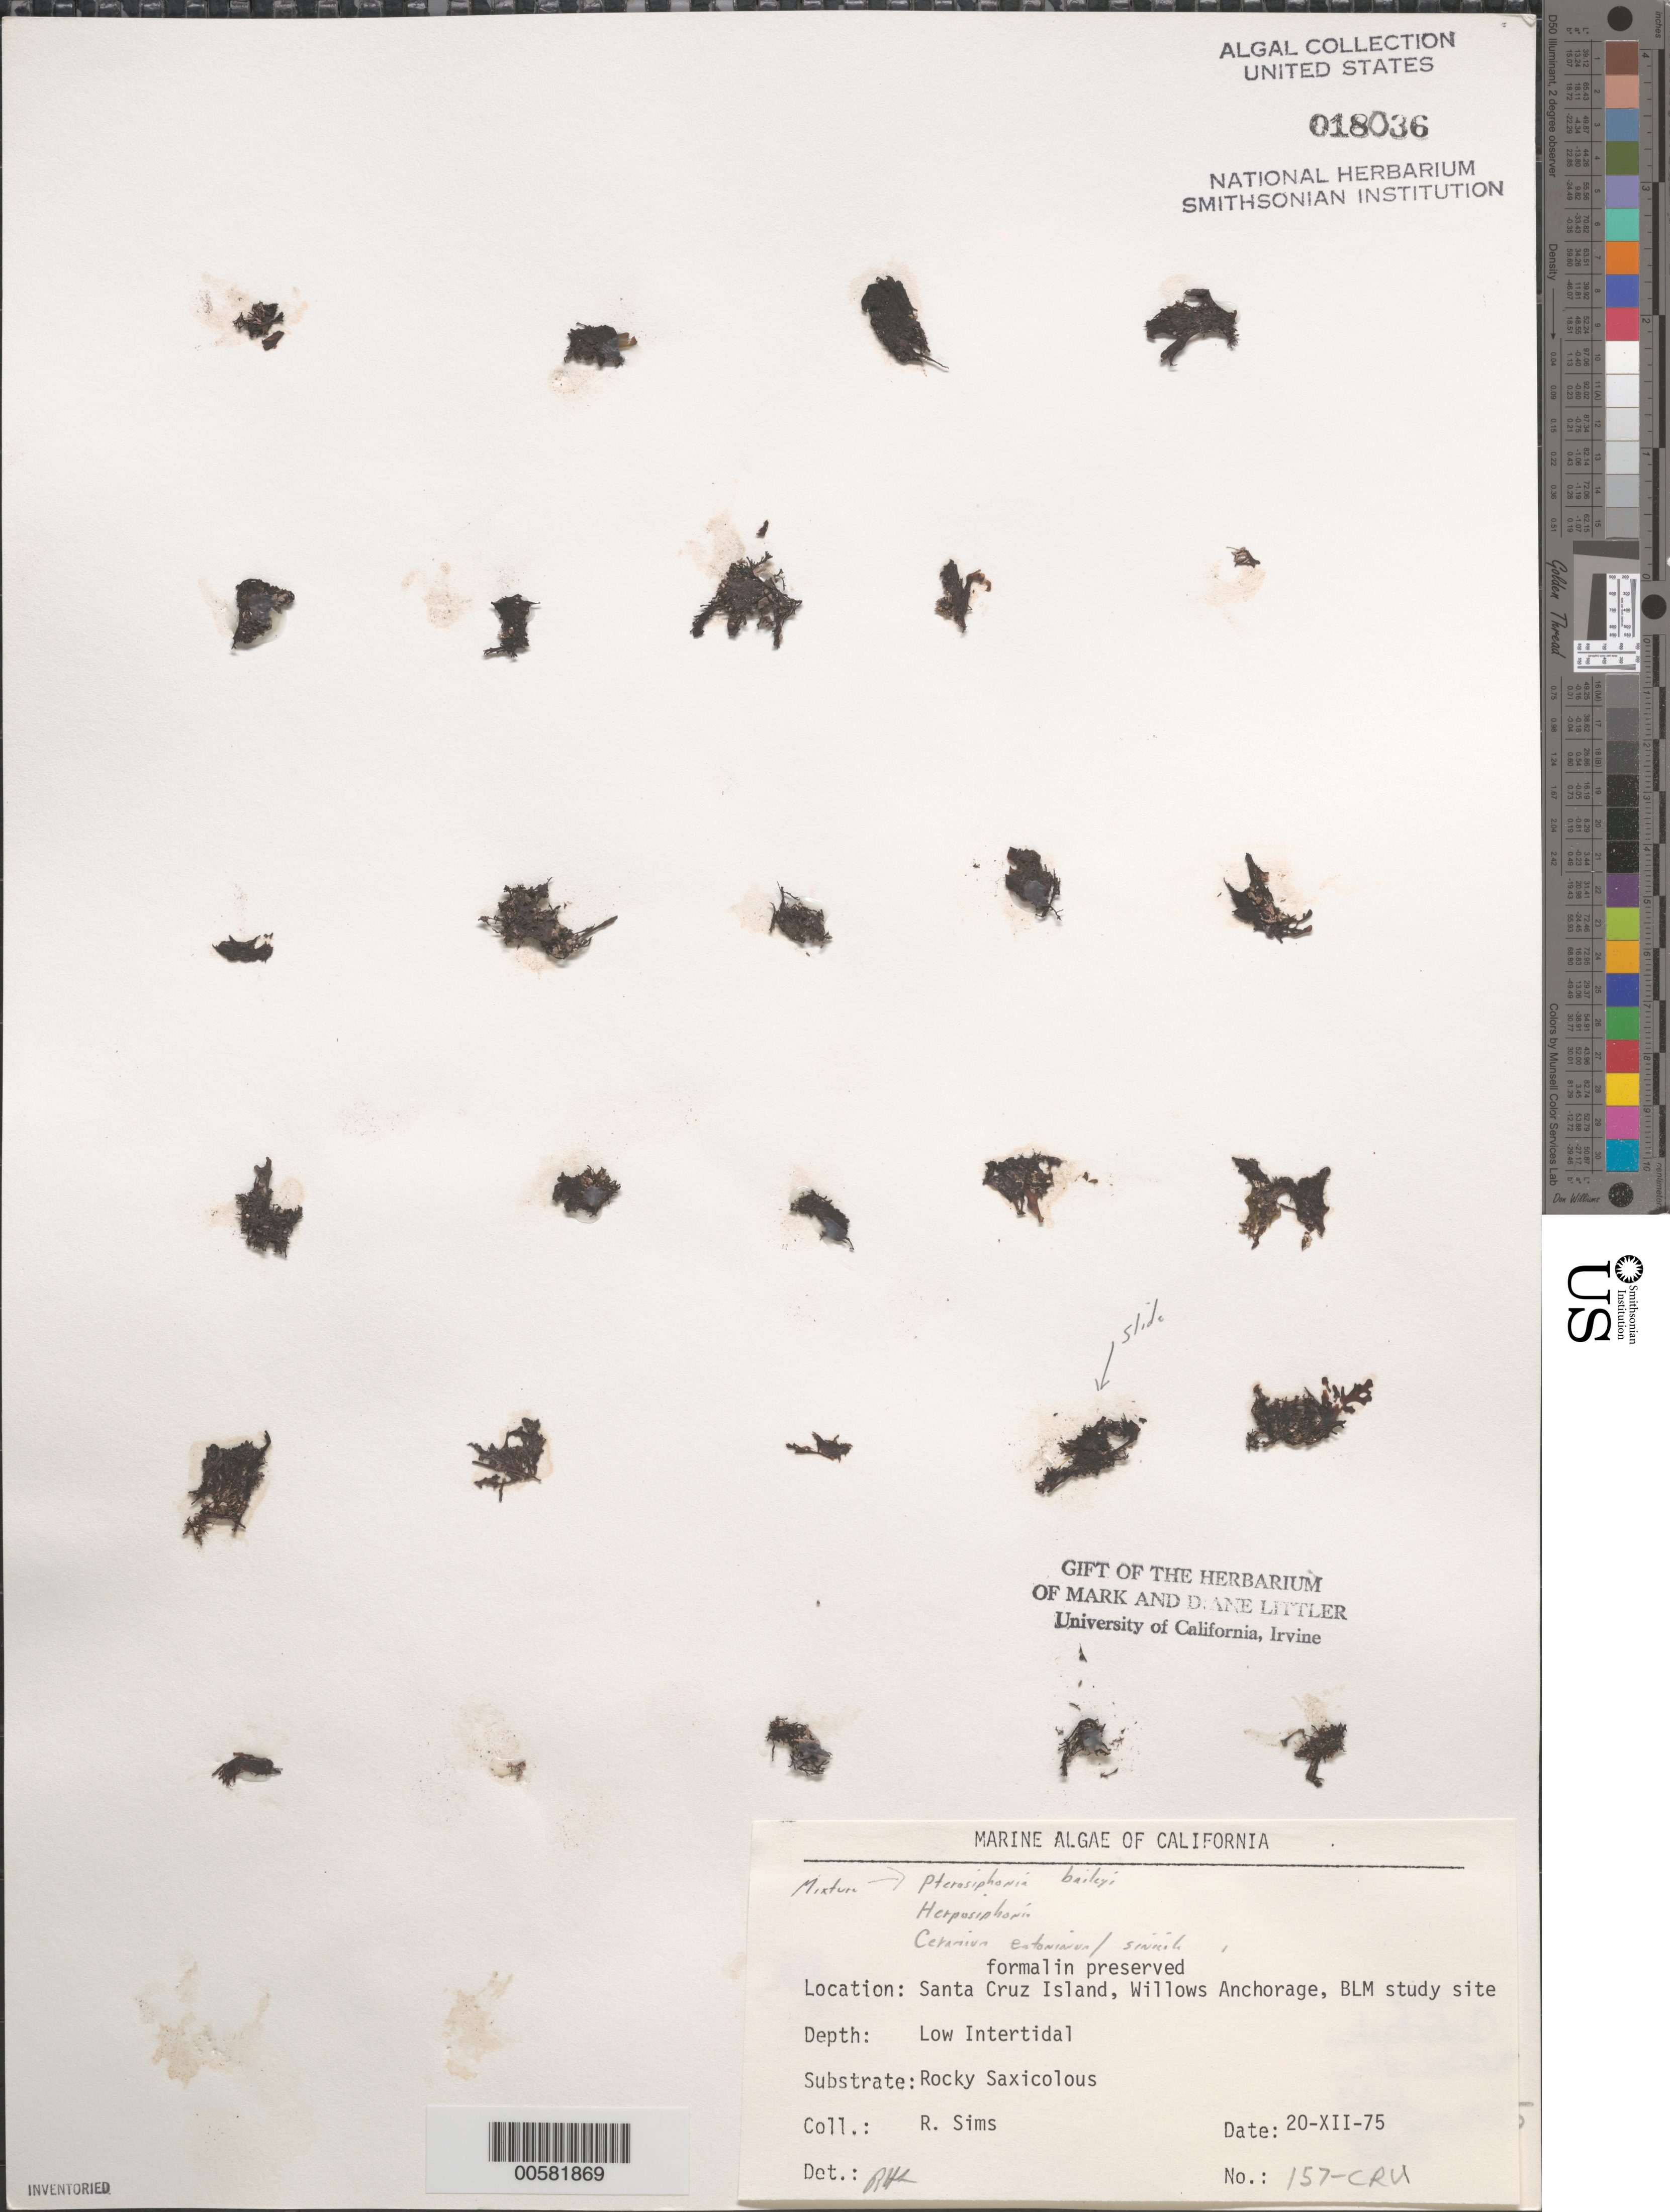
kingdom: Plantae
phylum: Rhodophyta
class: Florideophyceae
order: Ceramiales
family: Rhodomelaceae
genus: Symphyocladiella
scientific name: Symphyocladiella baileyi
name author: (Harvey) D.E.Bustamante et al.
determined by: Algae name updating Project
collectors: R. H. Sims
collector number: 157-cru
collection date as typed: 20 Dec 1975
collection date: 1975-12-20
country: United States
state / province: California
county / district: Santa Barbara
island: Santa Cruz Island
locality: Willows Anchorage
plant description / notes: BLM-SOCALBIGHT Rocky Intertidal Survey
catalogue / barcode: US 18036